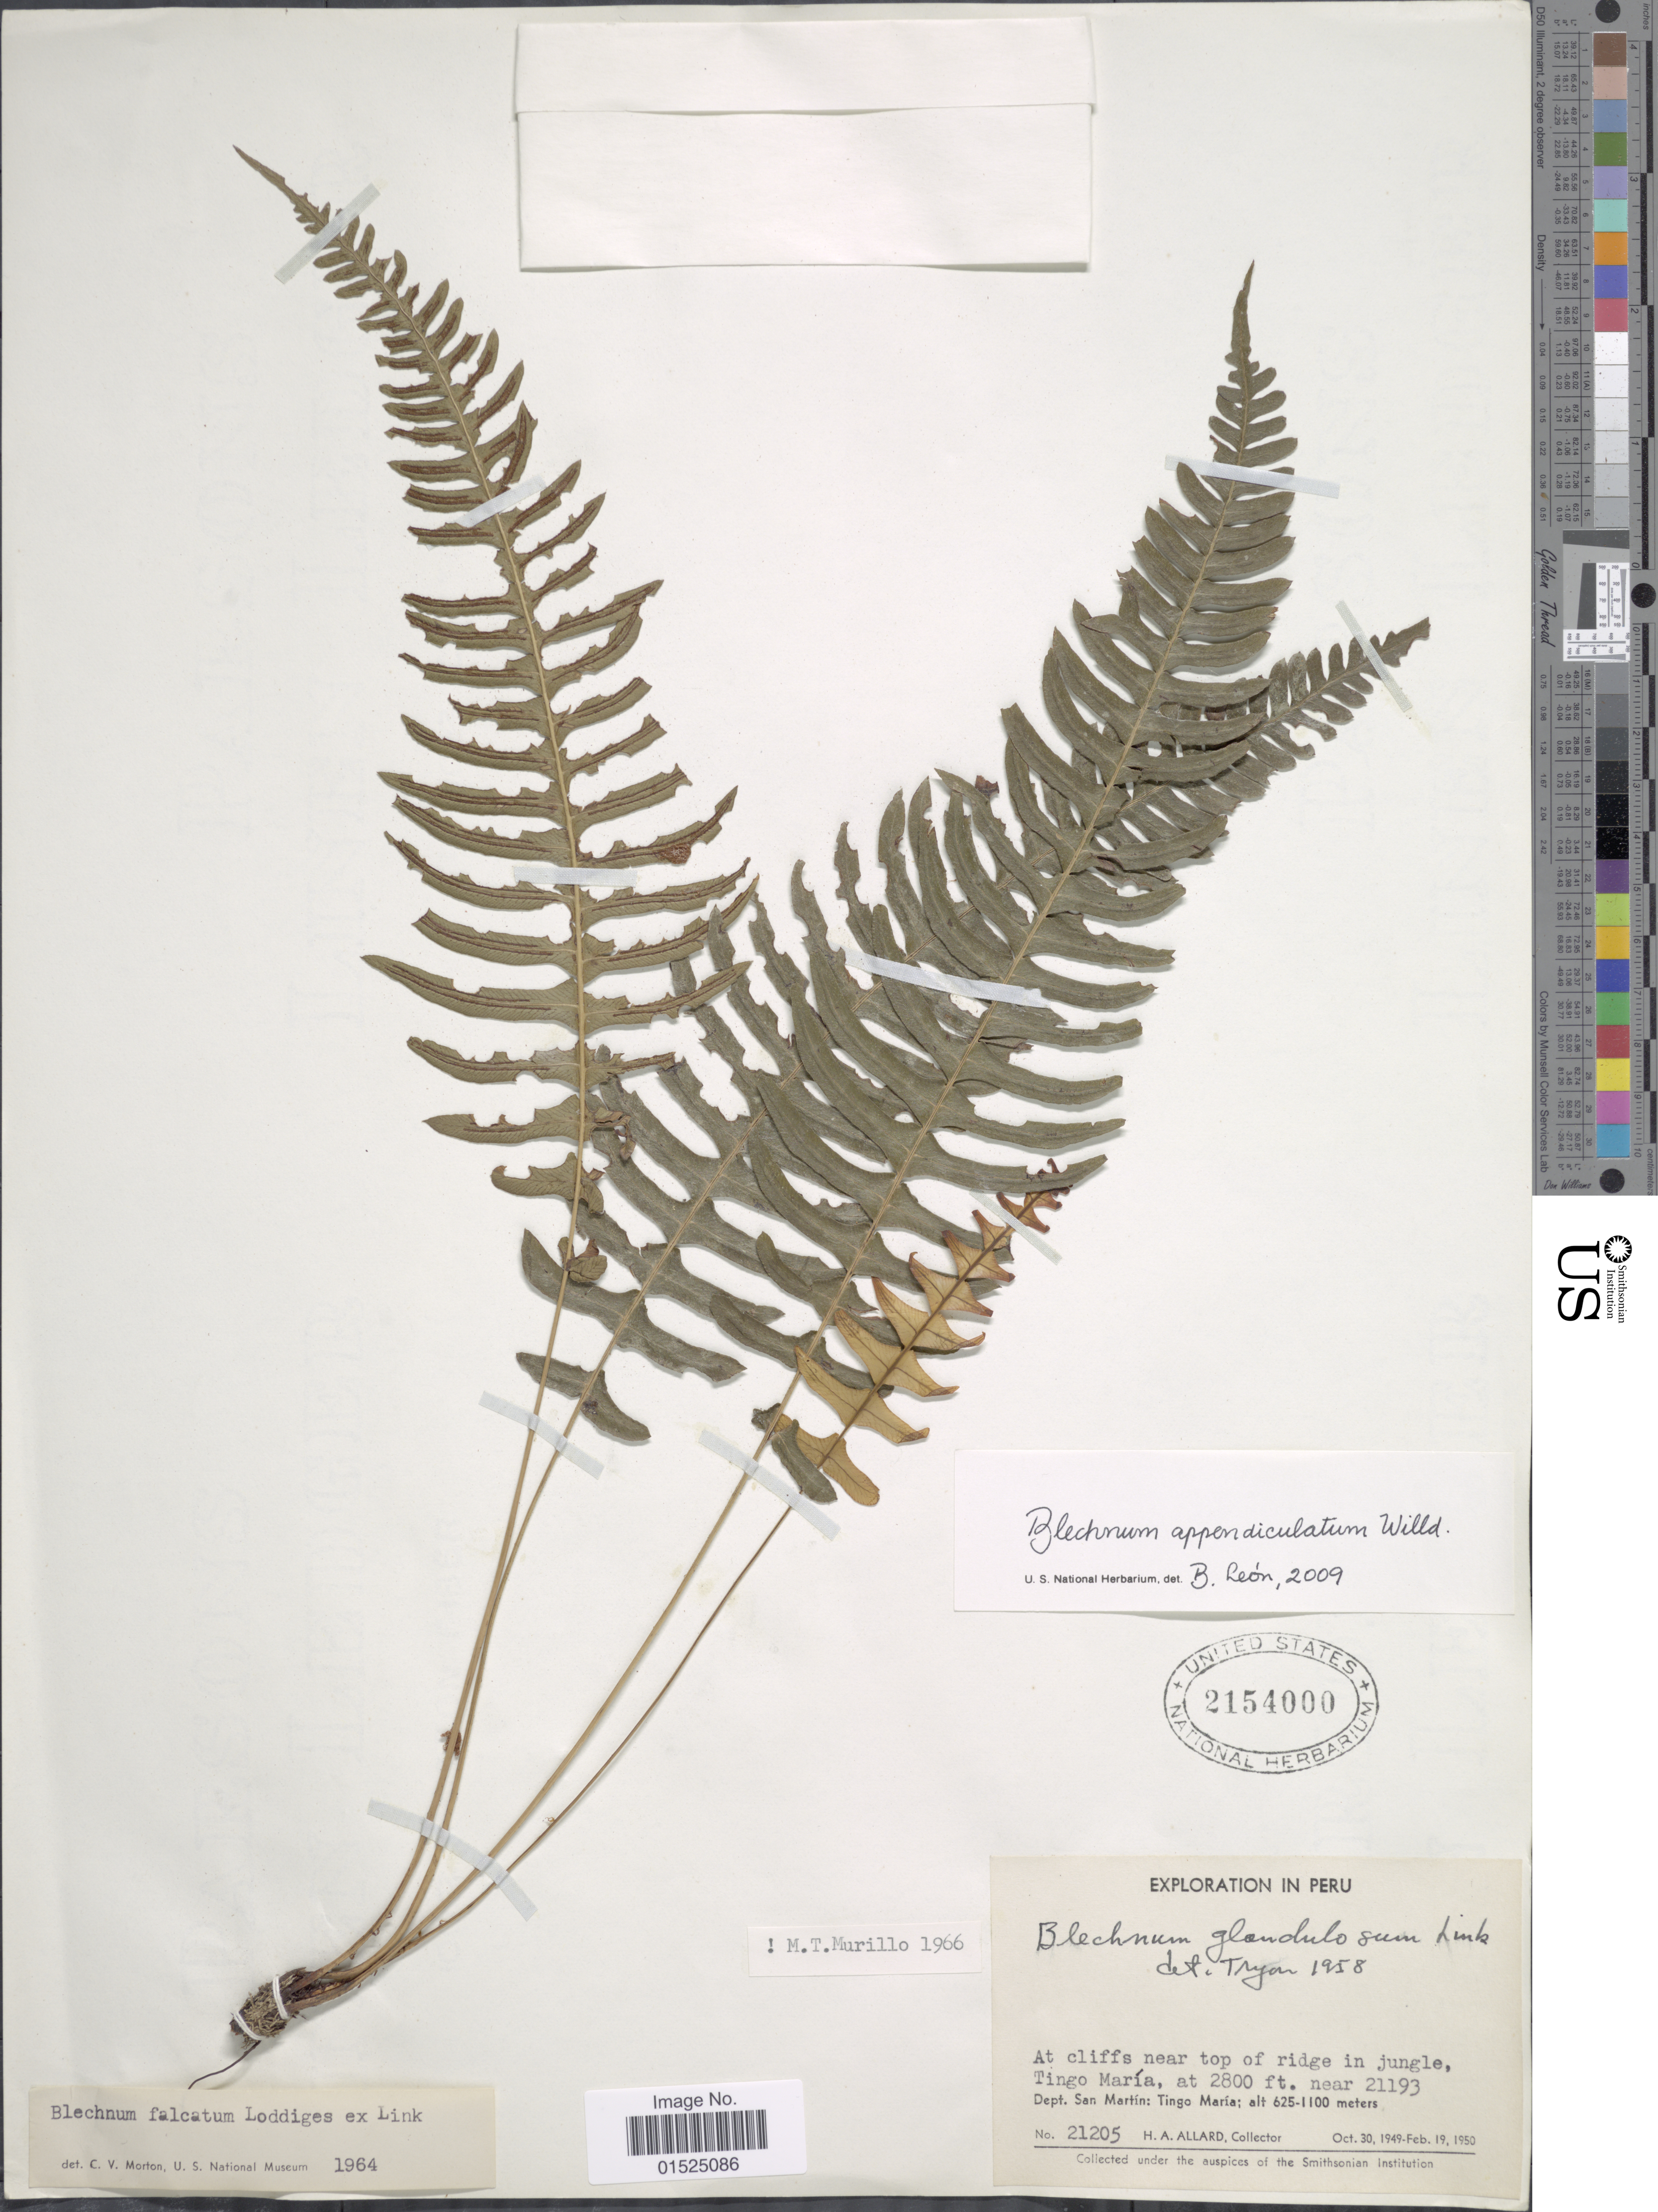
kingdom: Plantae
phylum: Tracheophyta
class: Polypodiopsida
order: Polypodiales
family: Blechnaceae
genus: Blechnum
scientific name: Blechnum appendiculatum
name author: Willd.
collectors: H. A. Allard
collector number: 21205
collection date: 1949-10-30/1950-02-19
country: Peru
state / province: San Martín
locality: At cliffs near top of ridge in jungle, Tingo Maria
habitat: at cliffs near top of ridge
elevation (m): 853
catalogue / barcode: US 2154000